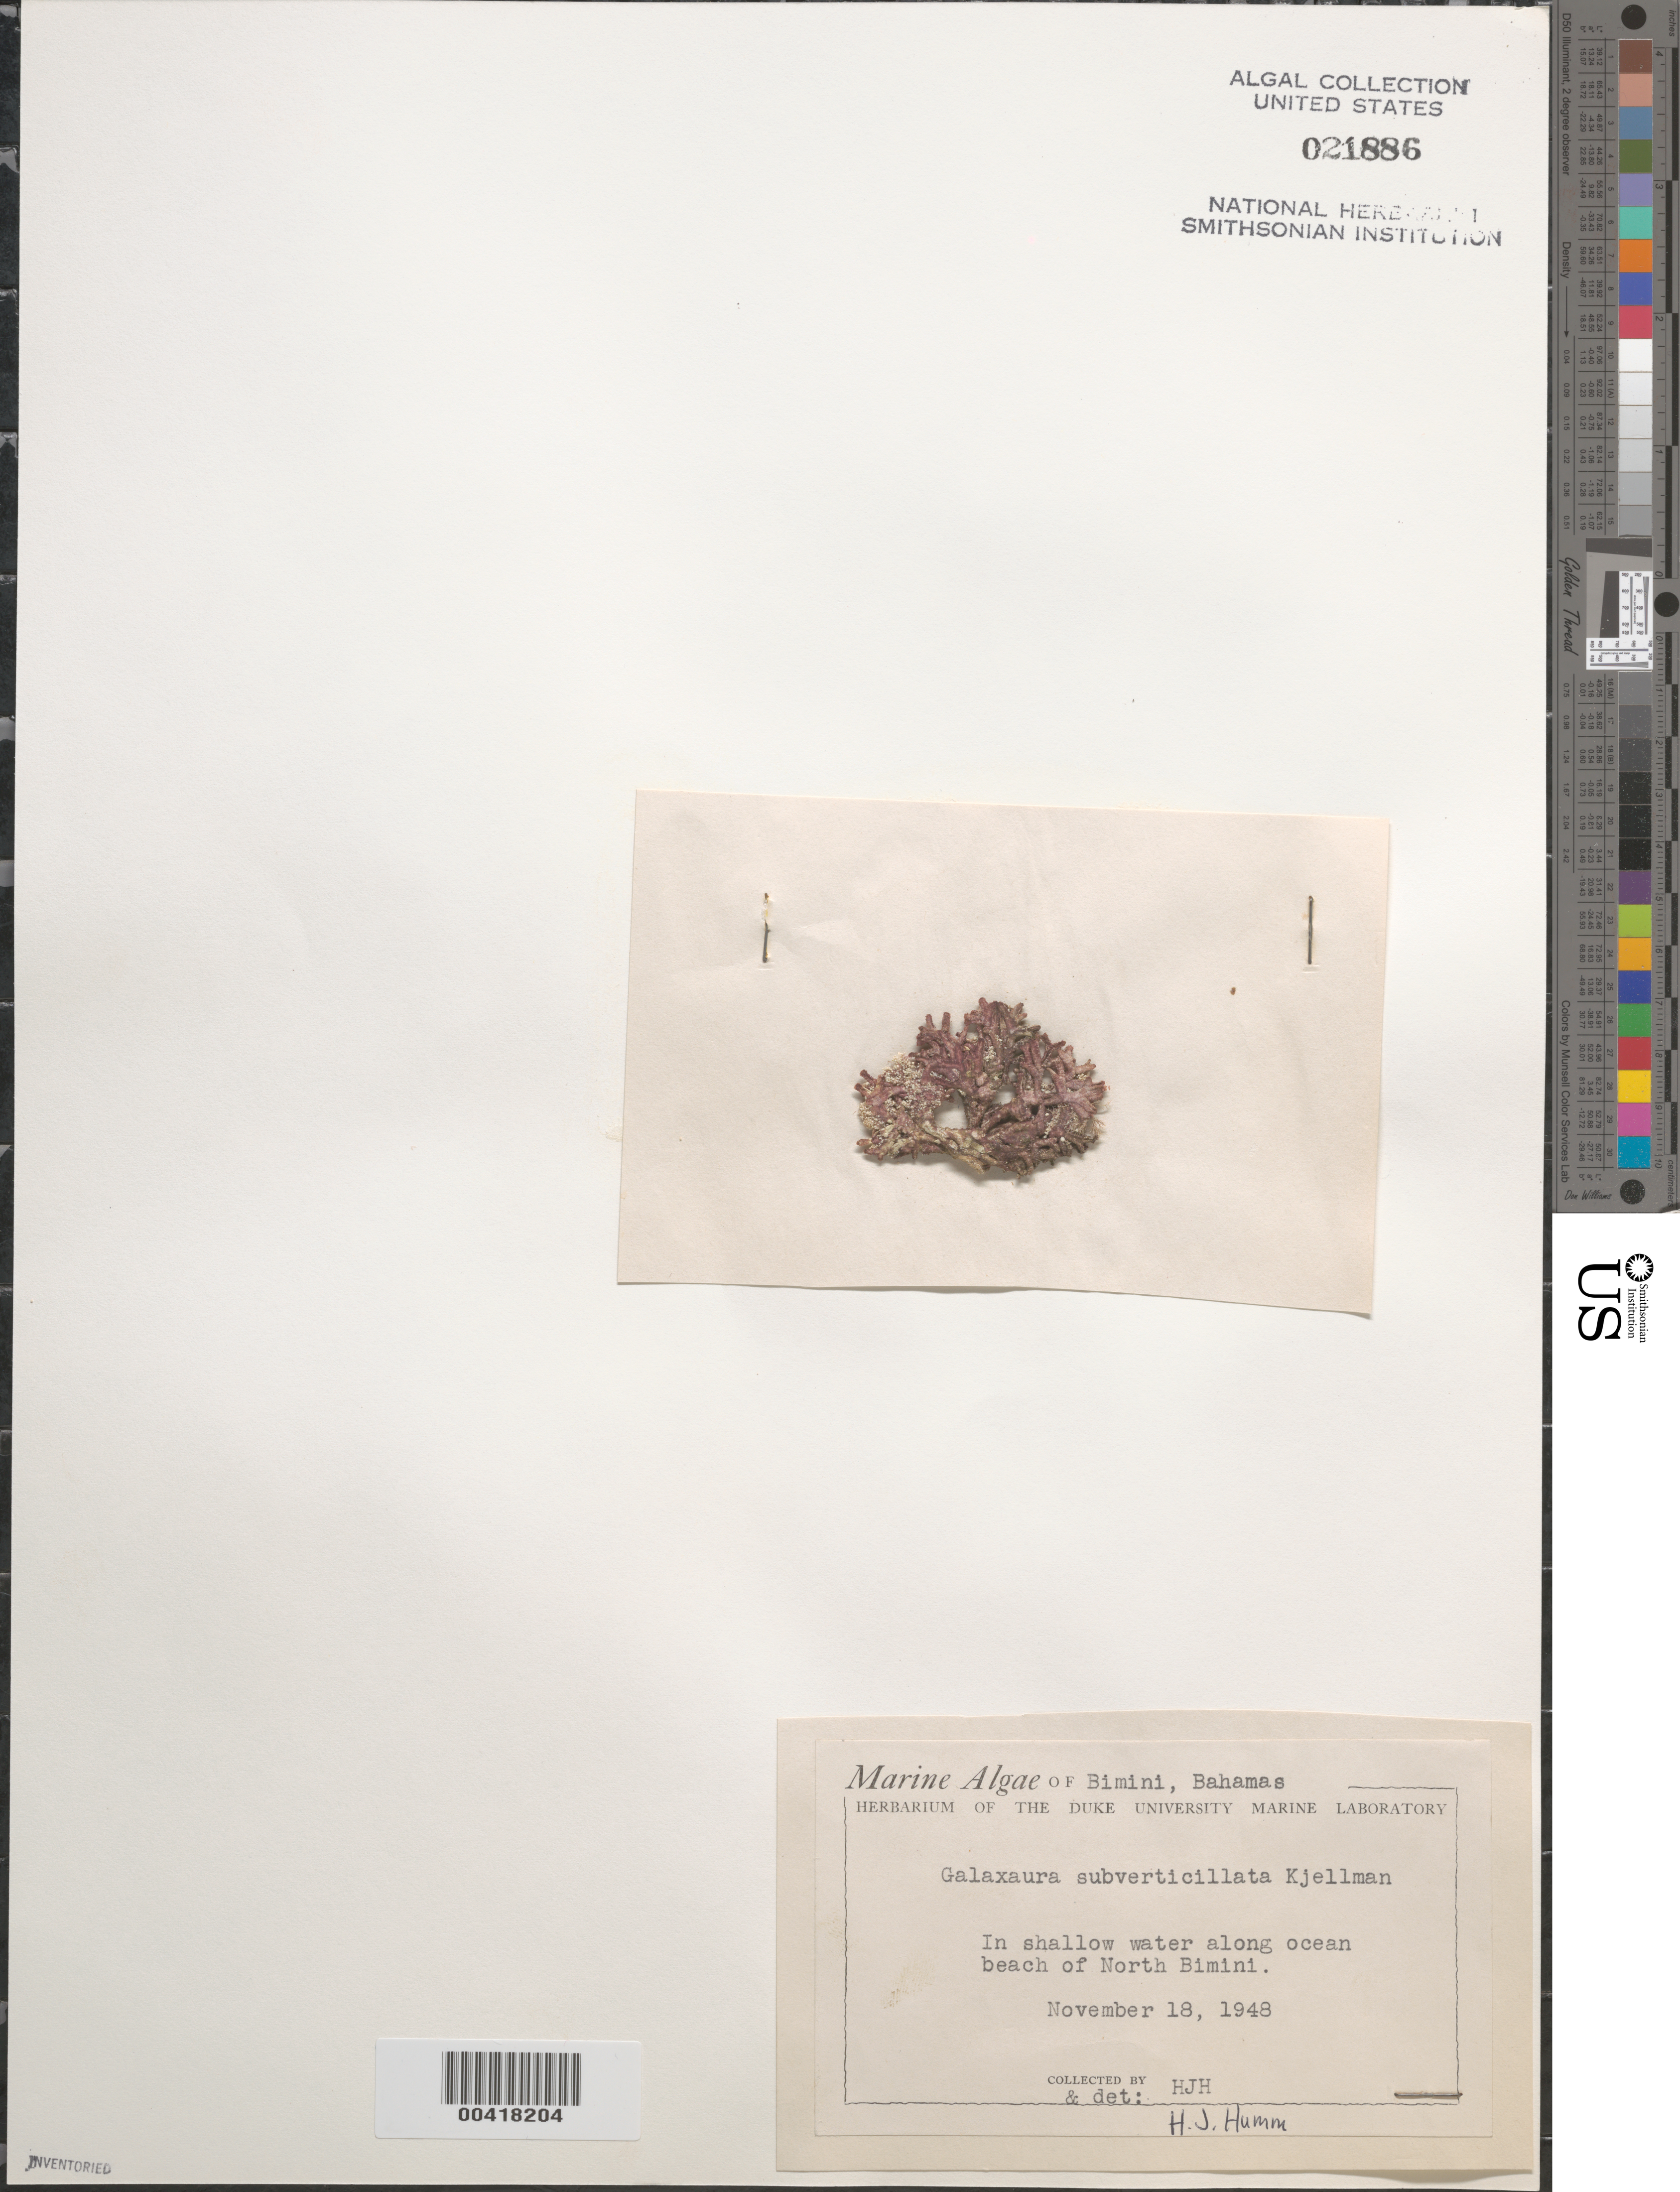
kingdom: Plantae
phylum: Rhodophyta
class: Florideophyceae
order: Nemaliales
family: Galaxauraceae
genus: Galaxaura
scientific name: Galaxaura rugosa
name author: (Ellis & Sol.) J.V.Lamouroux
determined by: Algae name updating Project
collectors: H. J. Humm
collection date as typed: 18 Nov 1948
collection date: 1948-11-18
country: Bahamas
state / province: Biminis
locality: North bimini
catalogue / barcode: US 21886